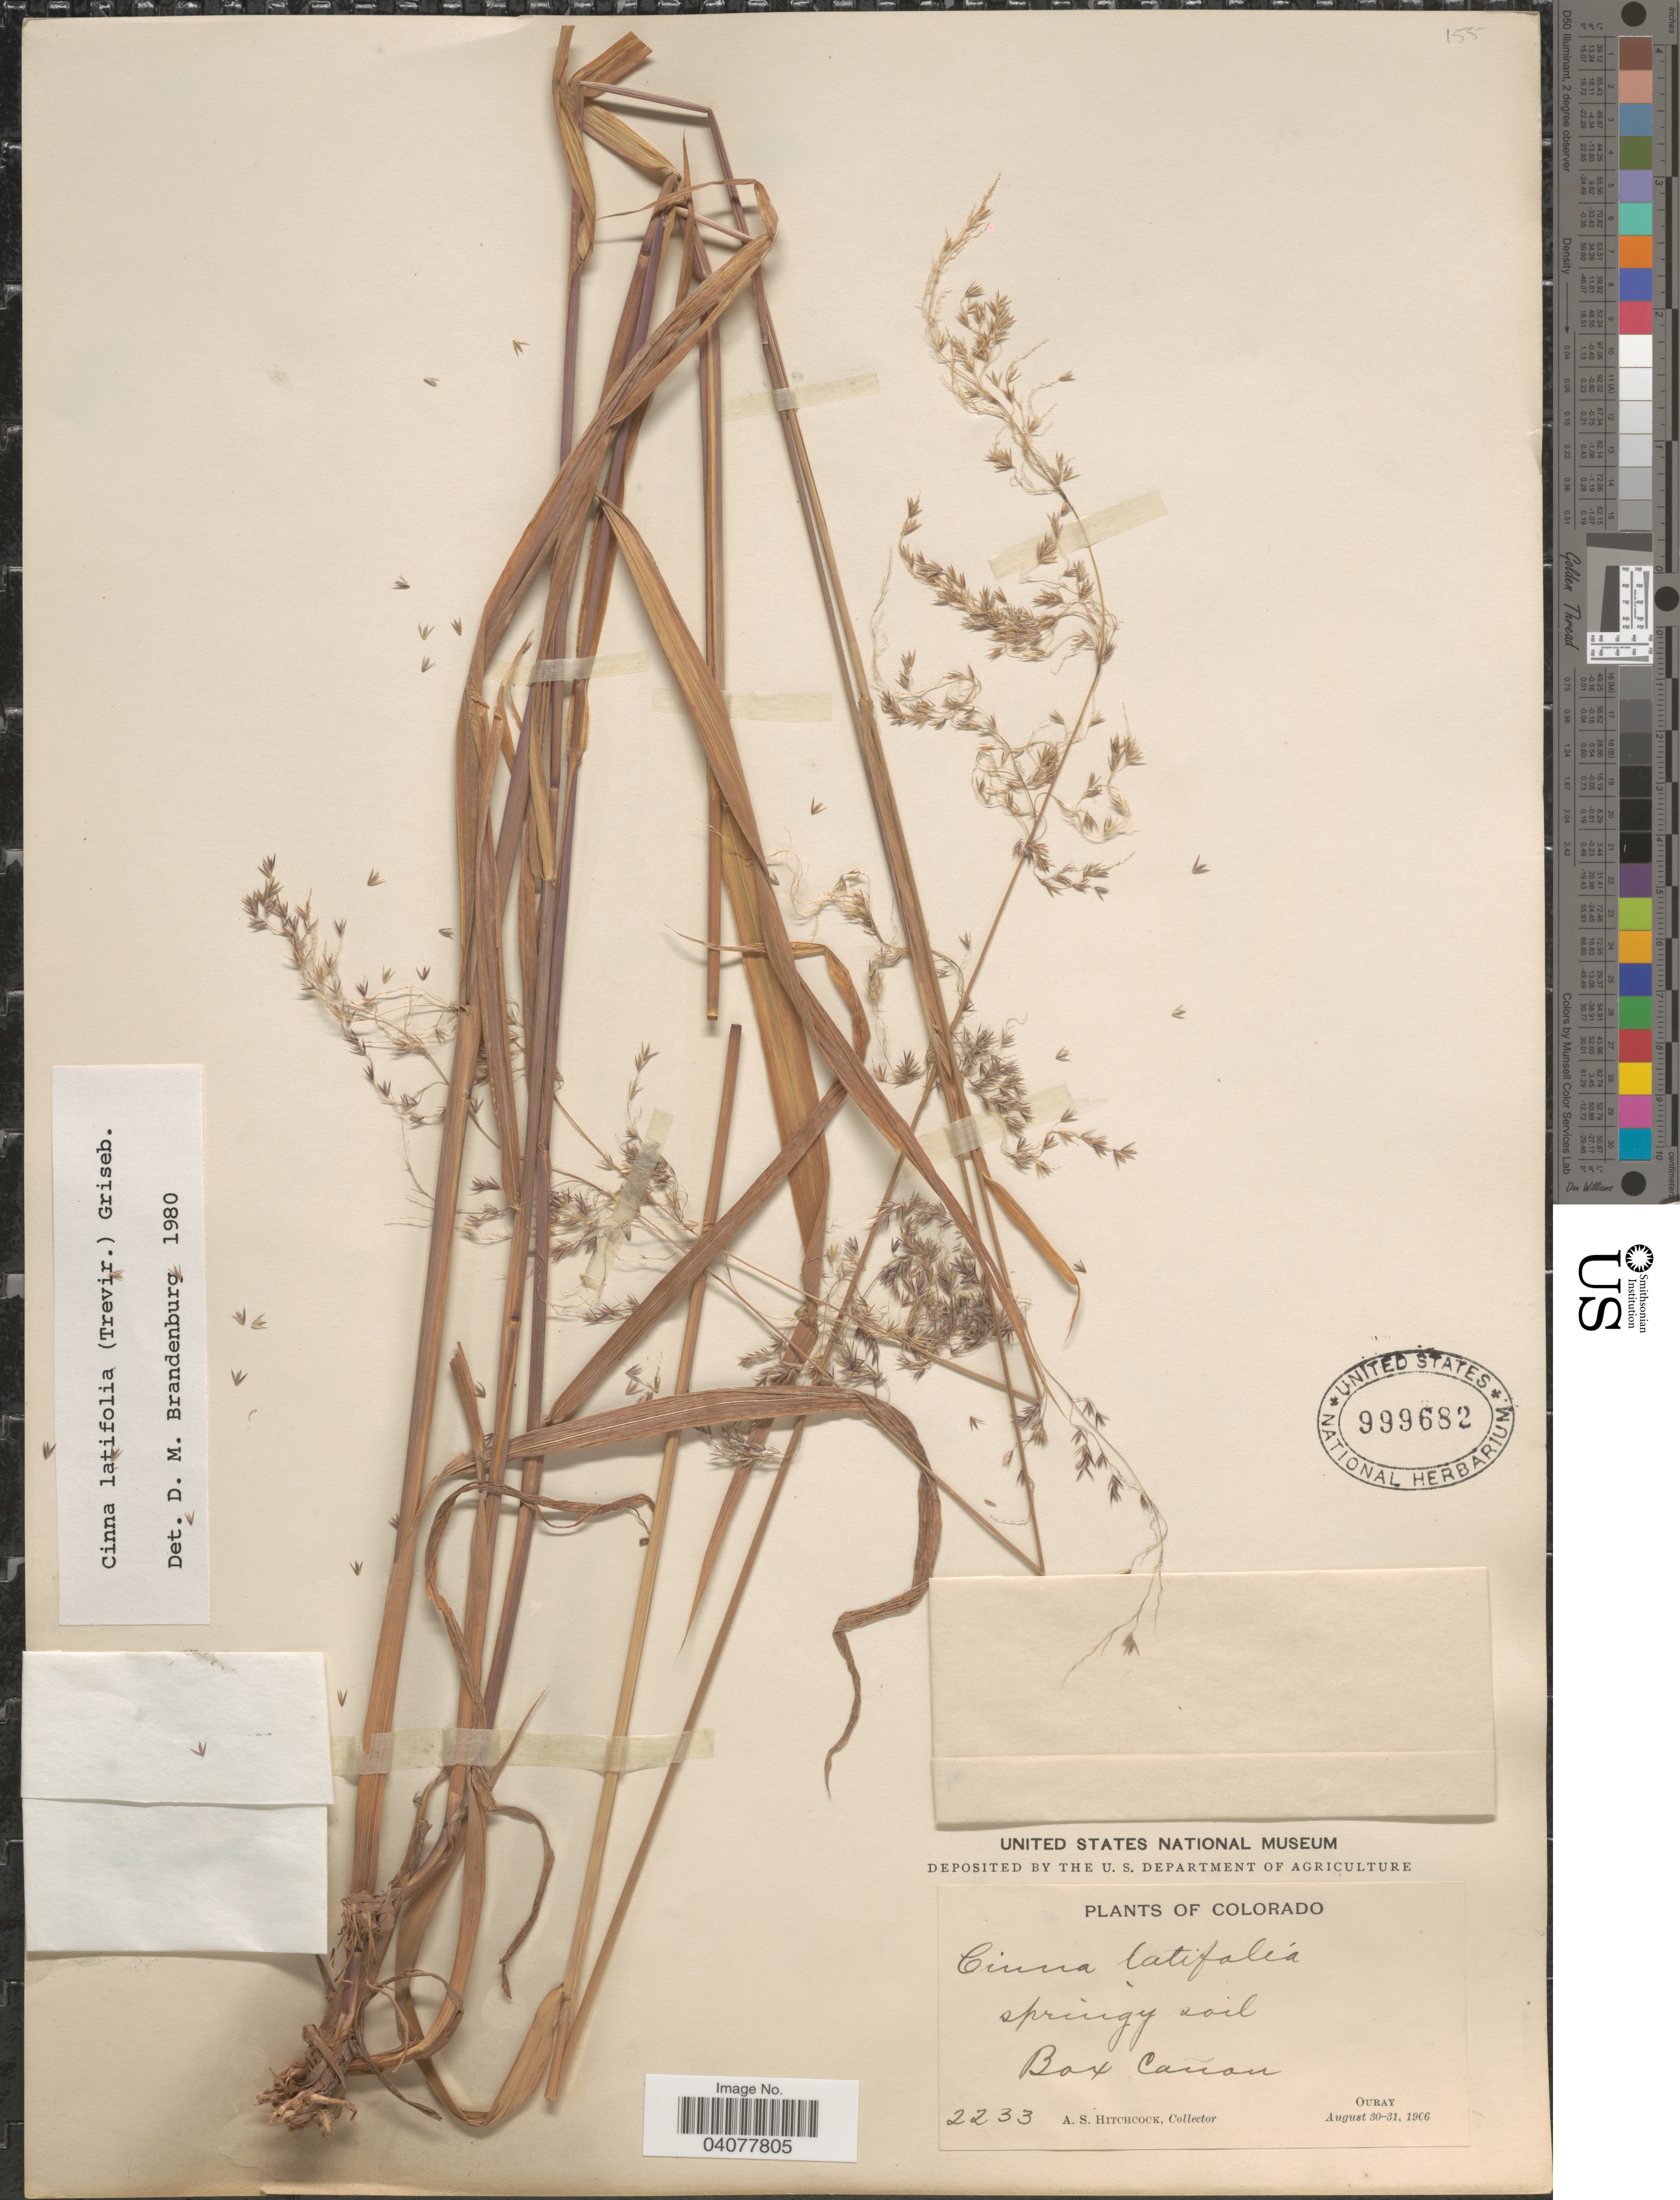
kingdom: Plantae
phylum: Tracheophyta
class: Liliopsida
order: Poales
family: Poaceae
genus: Cinna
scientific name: Cinna latifolia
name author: (Trevir. ex Goeppert) Griseb.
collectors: A. S. Hitchcock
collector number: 2233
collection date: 1906-08-30/1906-08-31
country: United States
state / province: Colorado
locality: Springy soil. Box Cañon. Ouray.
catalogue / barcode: US 999682